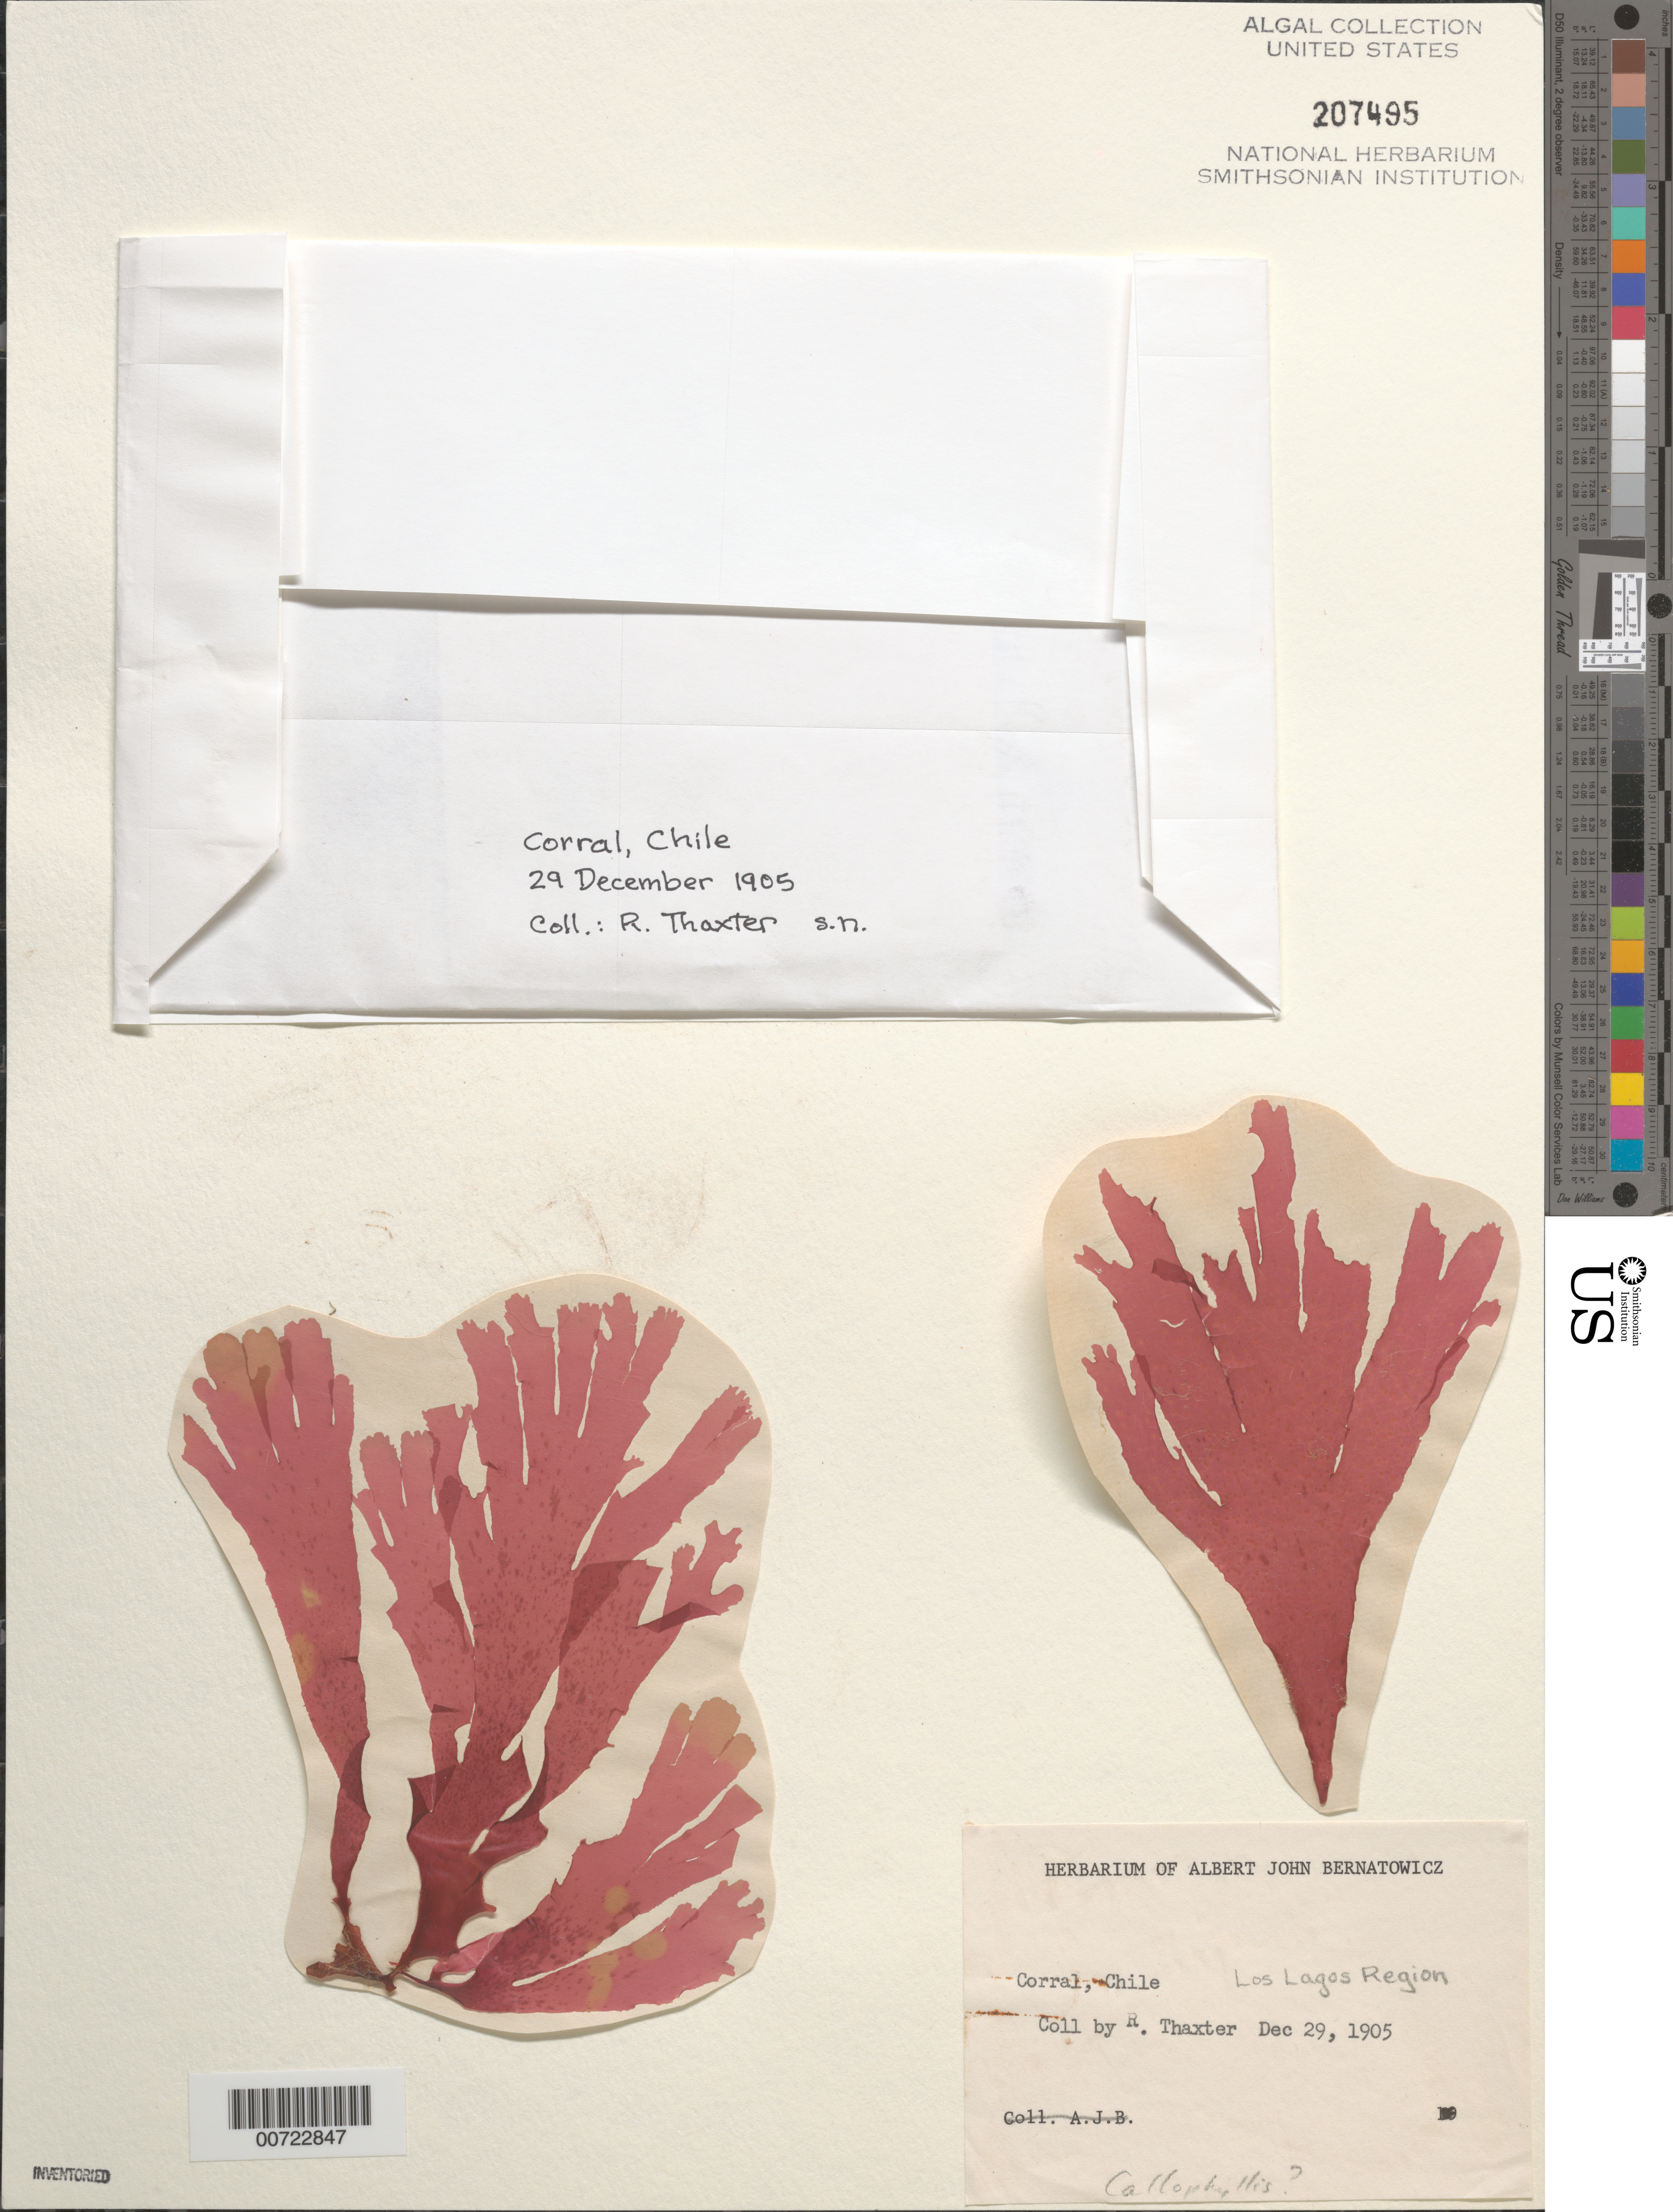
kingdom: Plantae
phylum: Rhodophyta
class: Florideophyceae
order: Gigartinales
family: Kallymeniaceae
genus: Callophyllis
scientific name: Callophyllis sp.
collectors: R. Thaxter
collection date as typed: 29 Dec 1905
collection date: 1905-12-29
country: Chile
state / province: Los Lagos (X)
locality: Corral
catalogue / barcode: US 207495